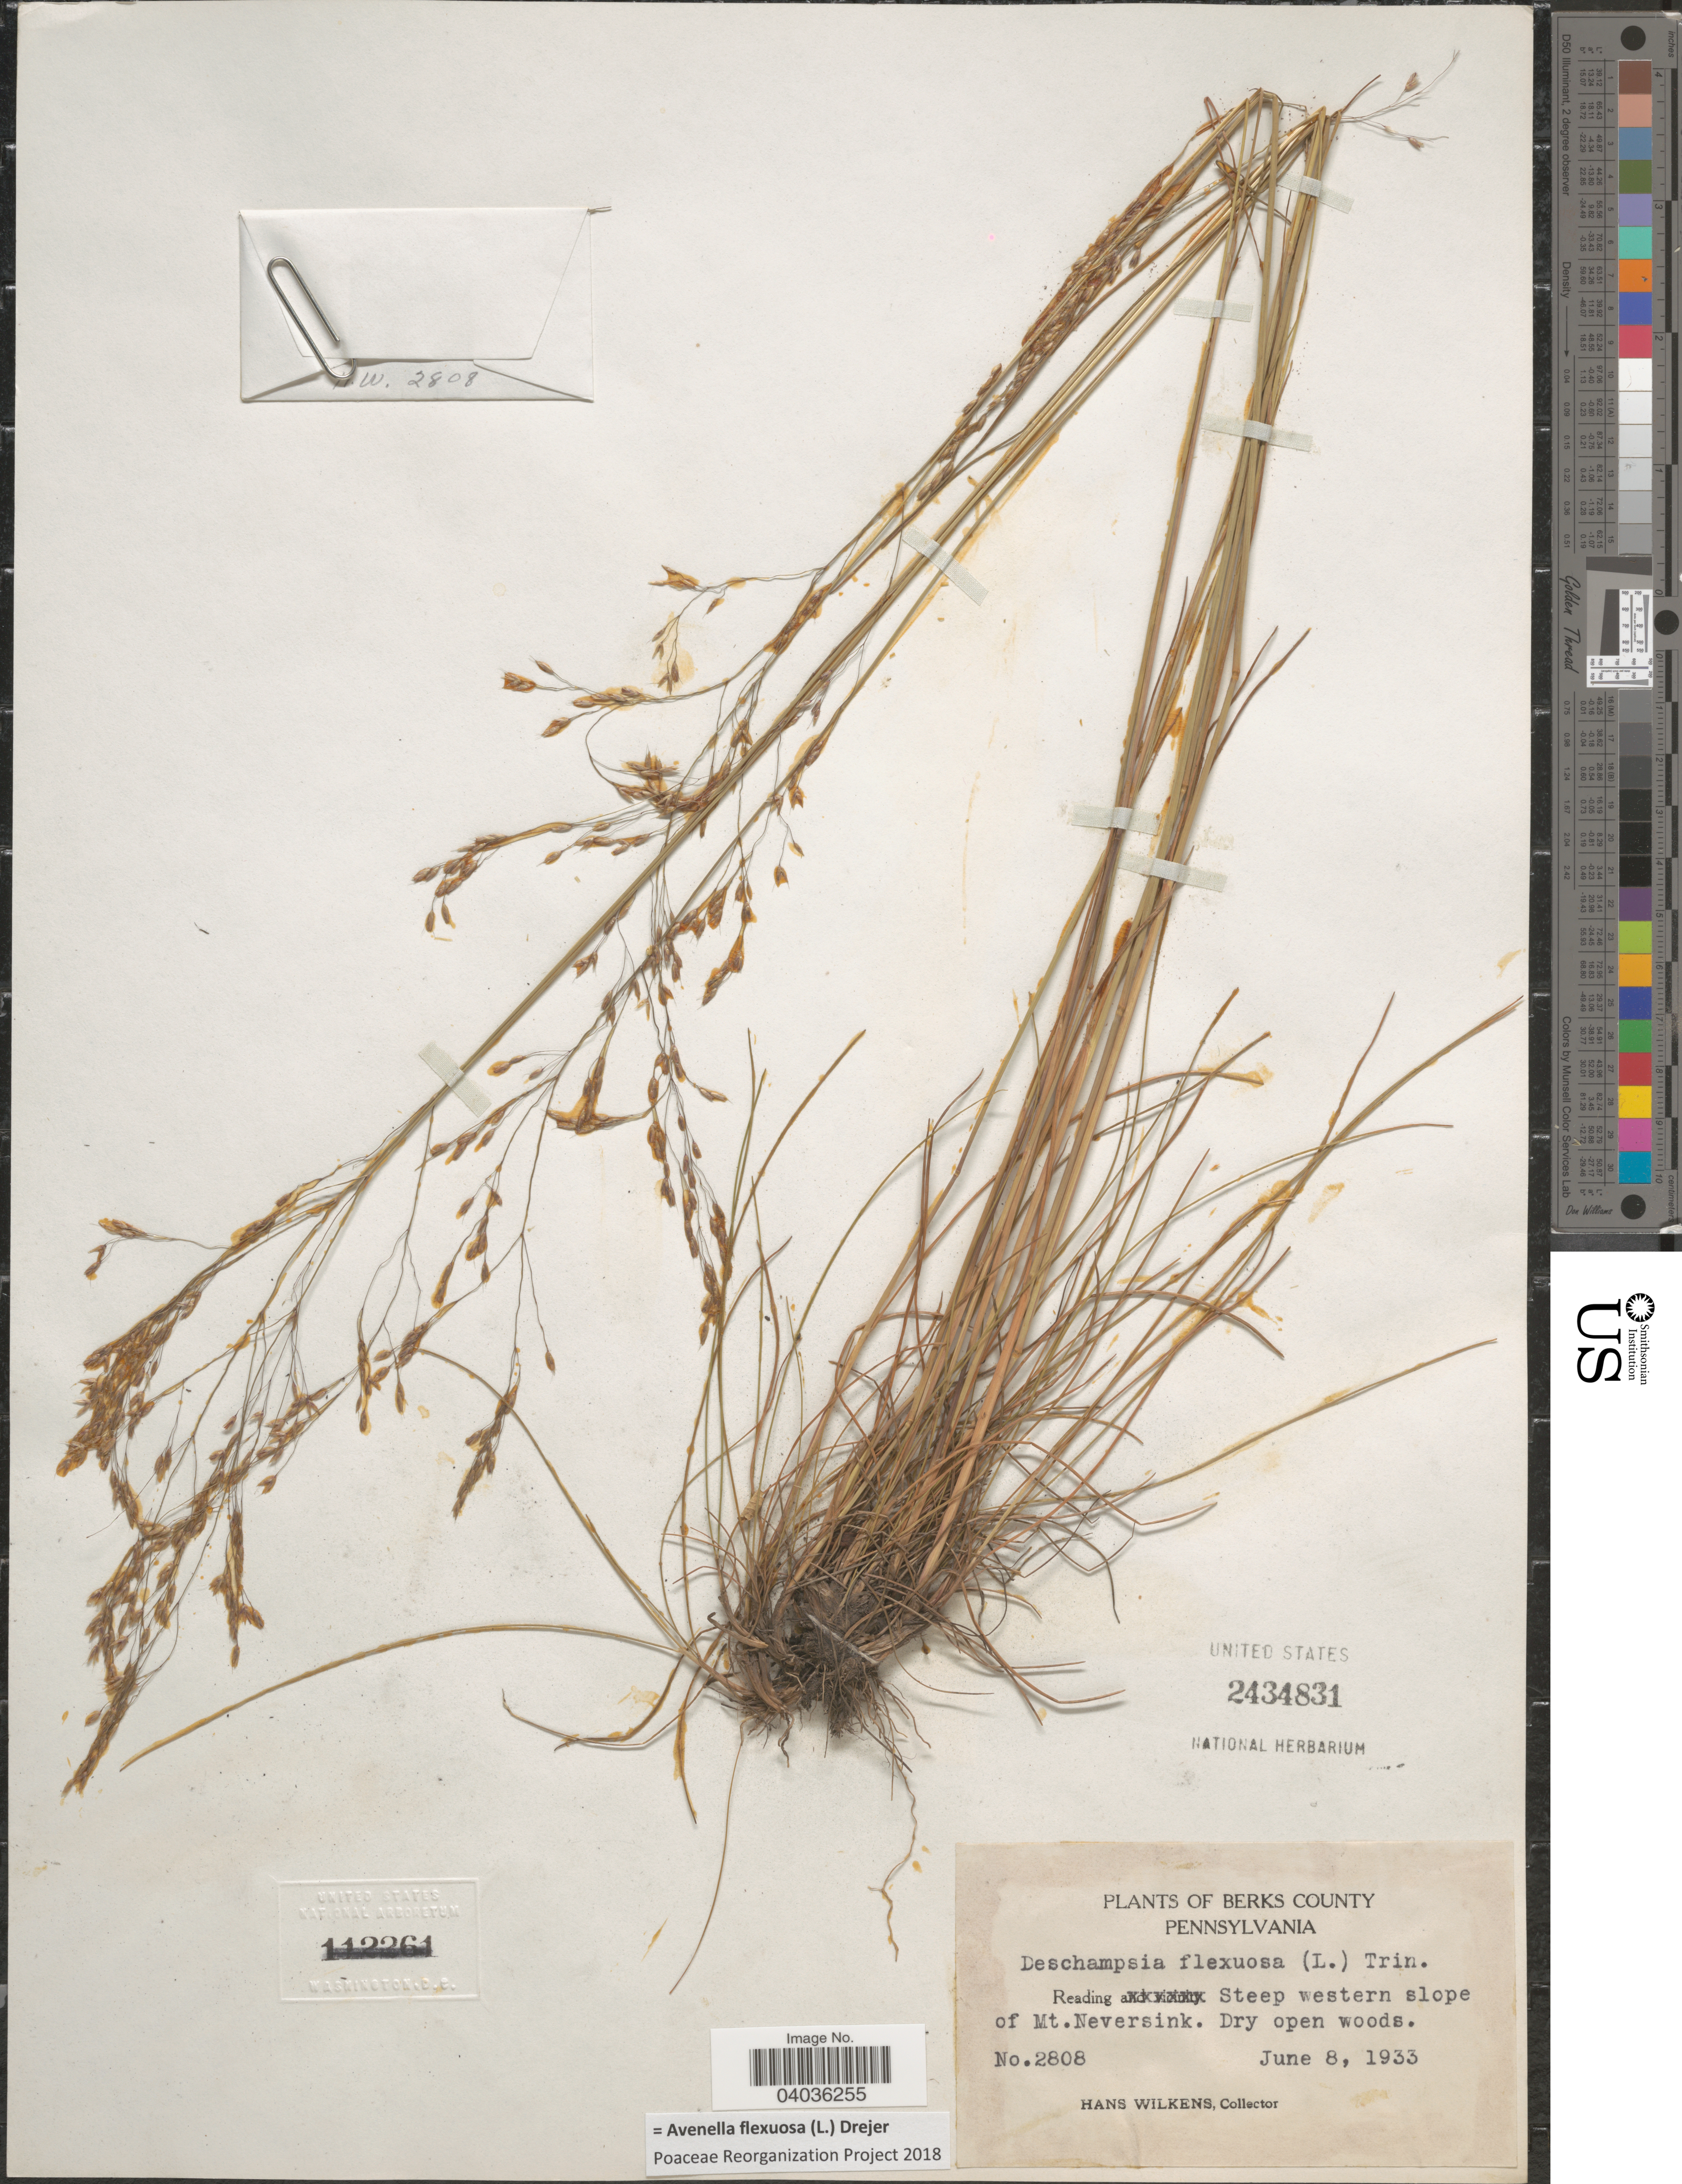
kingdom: Plantae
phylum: Tracheophyta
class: Liliopsida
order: Poales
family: Poaceae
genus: Avenella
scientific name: Avenella flexuosa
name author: (L.) Drejer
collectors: H. Wilkens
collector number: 2808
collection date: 1933-06-08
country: United States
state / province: Pennsylvania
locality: Berks County. Steep western slope of Mt. Neversink.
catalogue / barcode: US 2434831